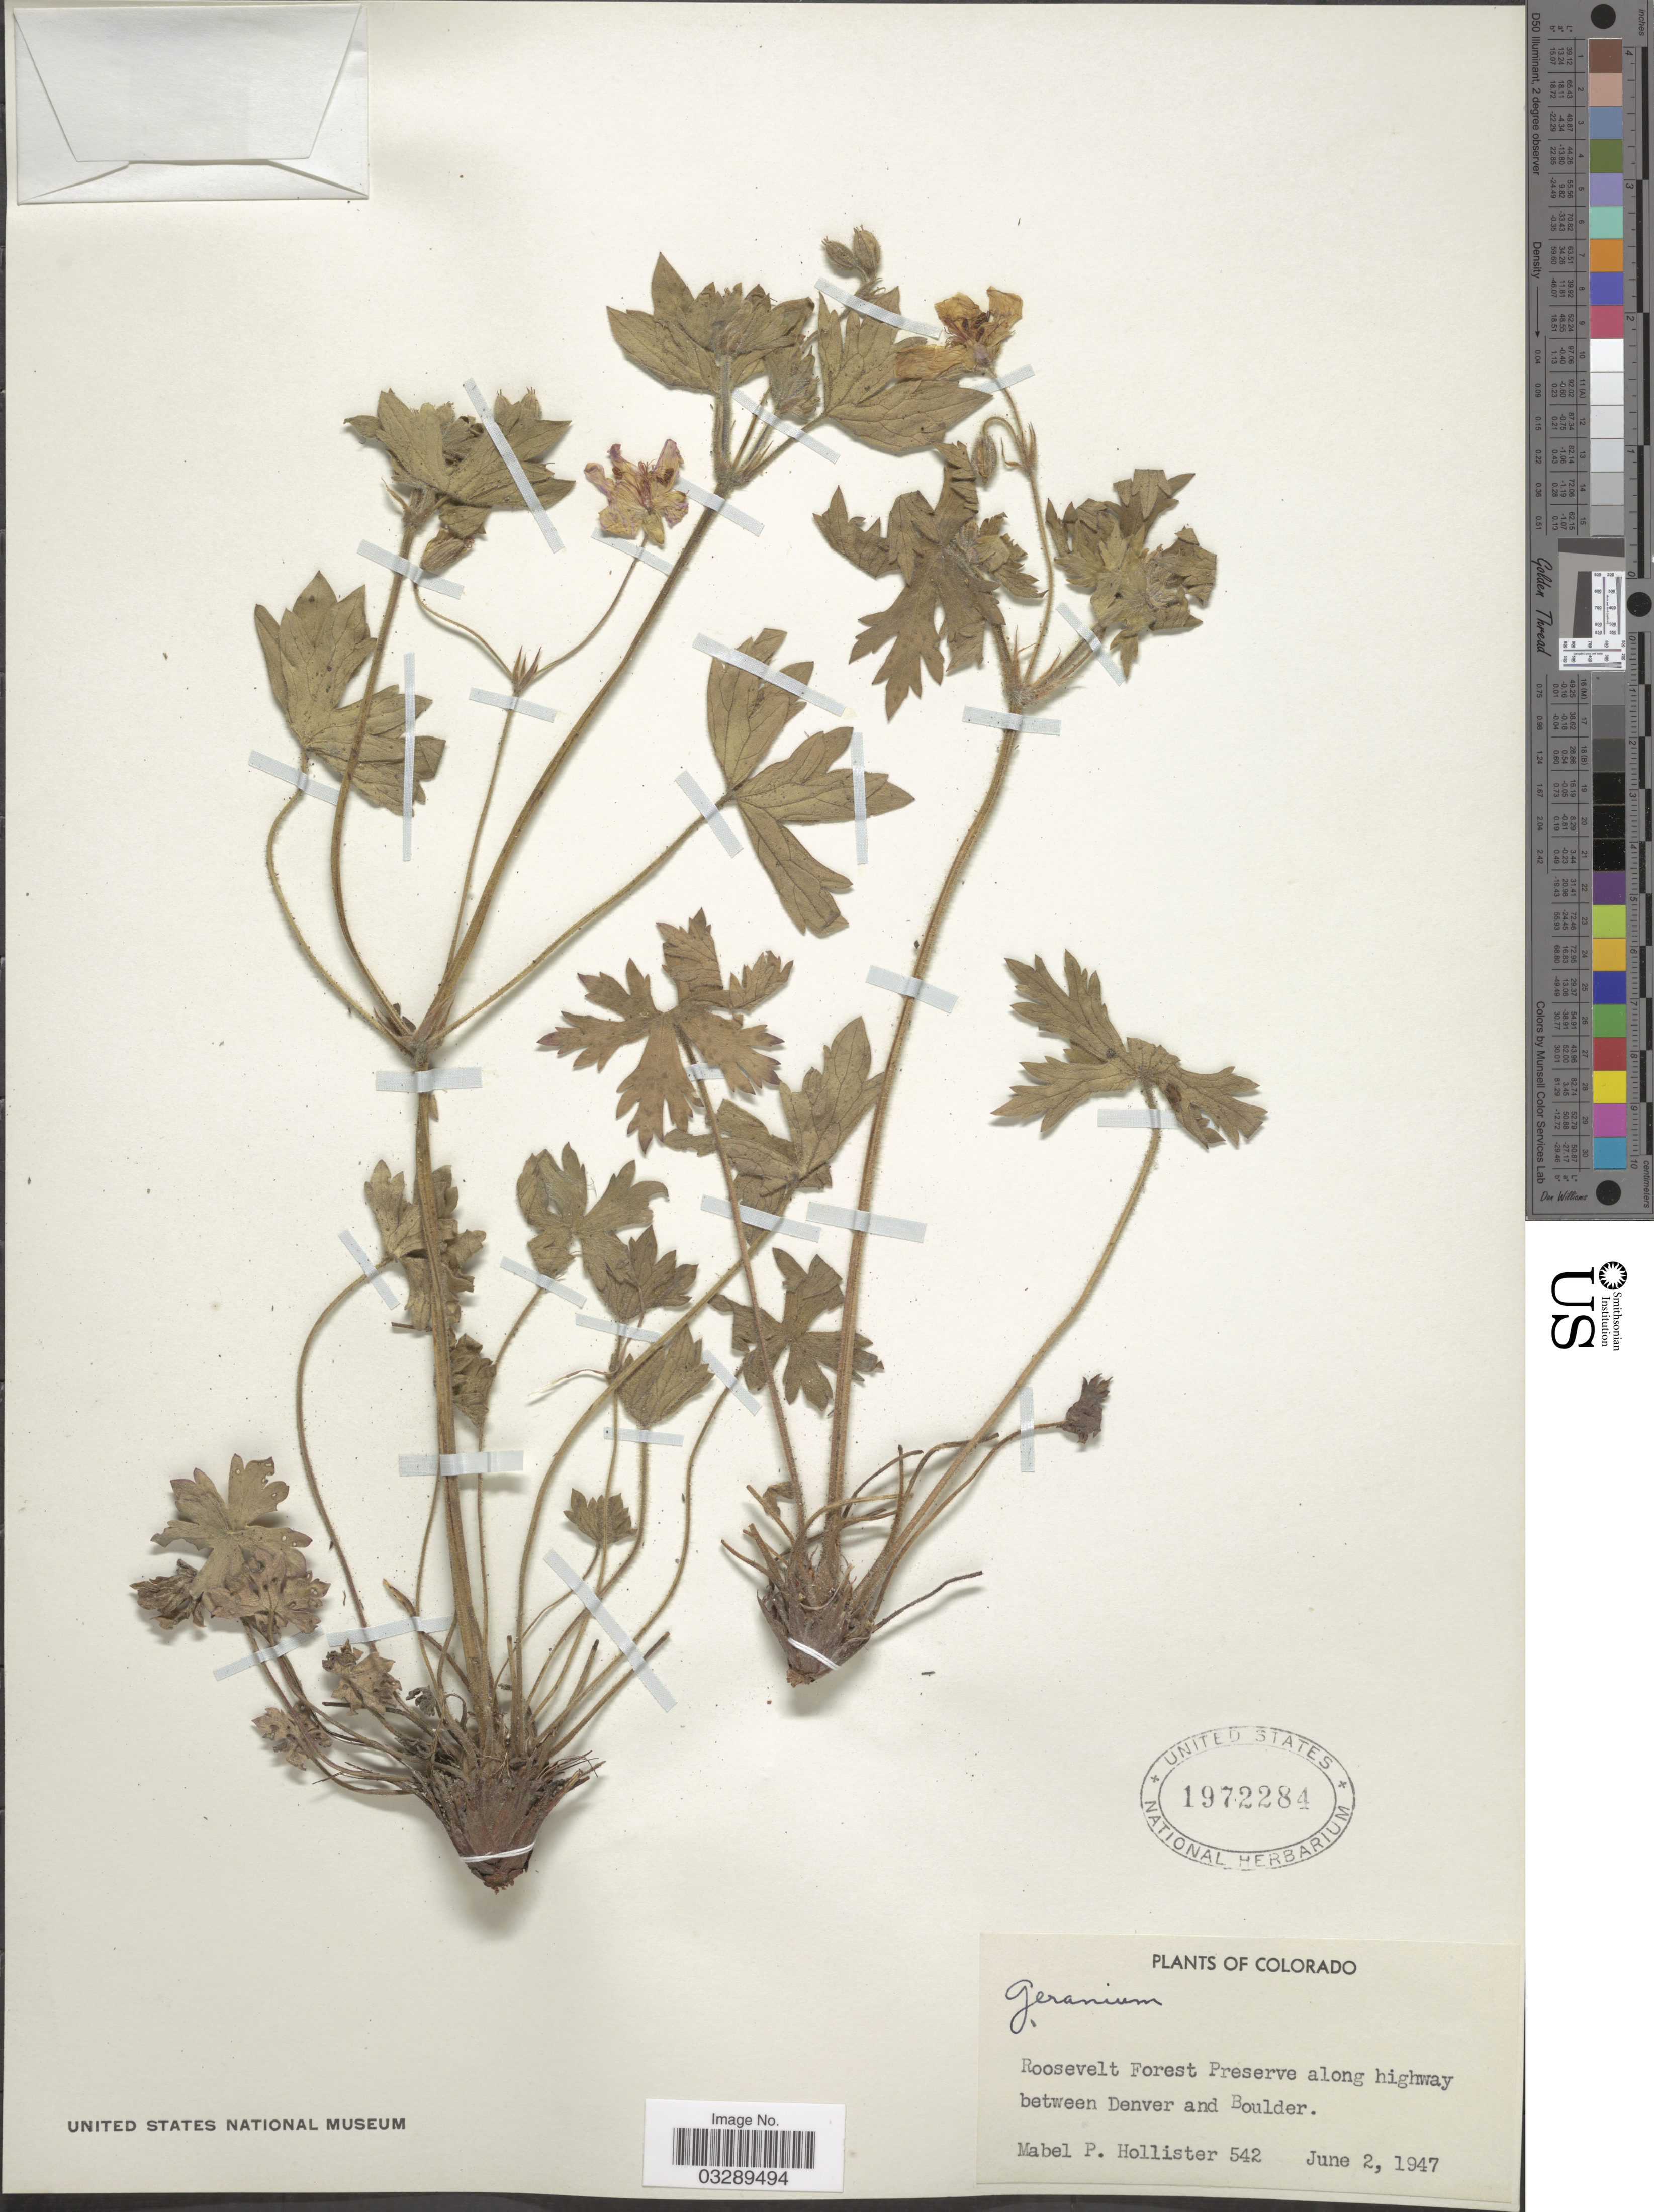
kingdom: Plantae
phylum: Tracheophyta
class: Magnoliopsida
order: Geraniales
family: Geraniaceae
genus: Geranium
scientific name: Geranium sp.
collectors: M. Hollister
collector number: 542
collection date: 1947-06-02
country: United States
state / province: Colorado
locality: Roosevelt Forest Preserve along highway between Denver and Boulder.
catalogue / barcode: US 1972284